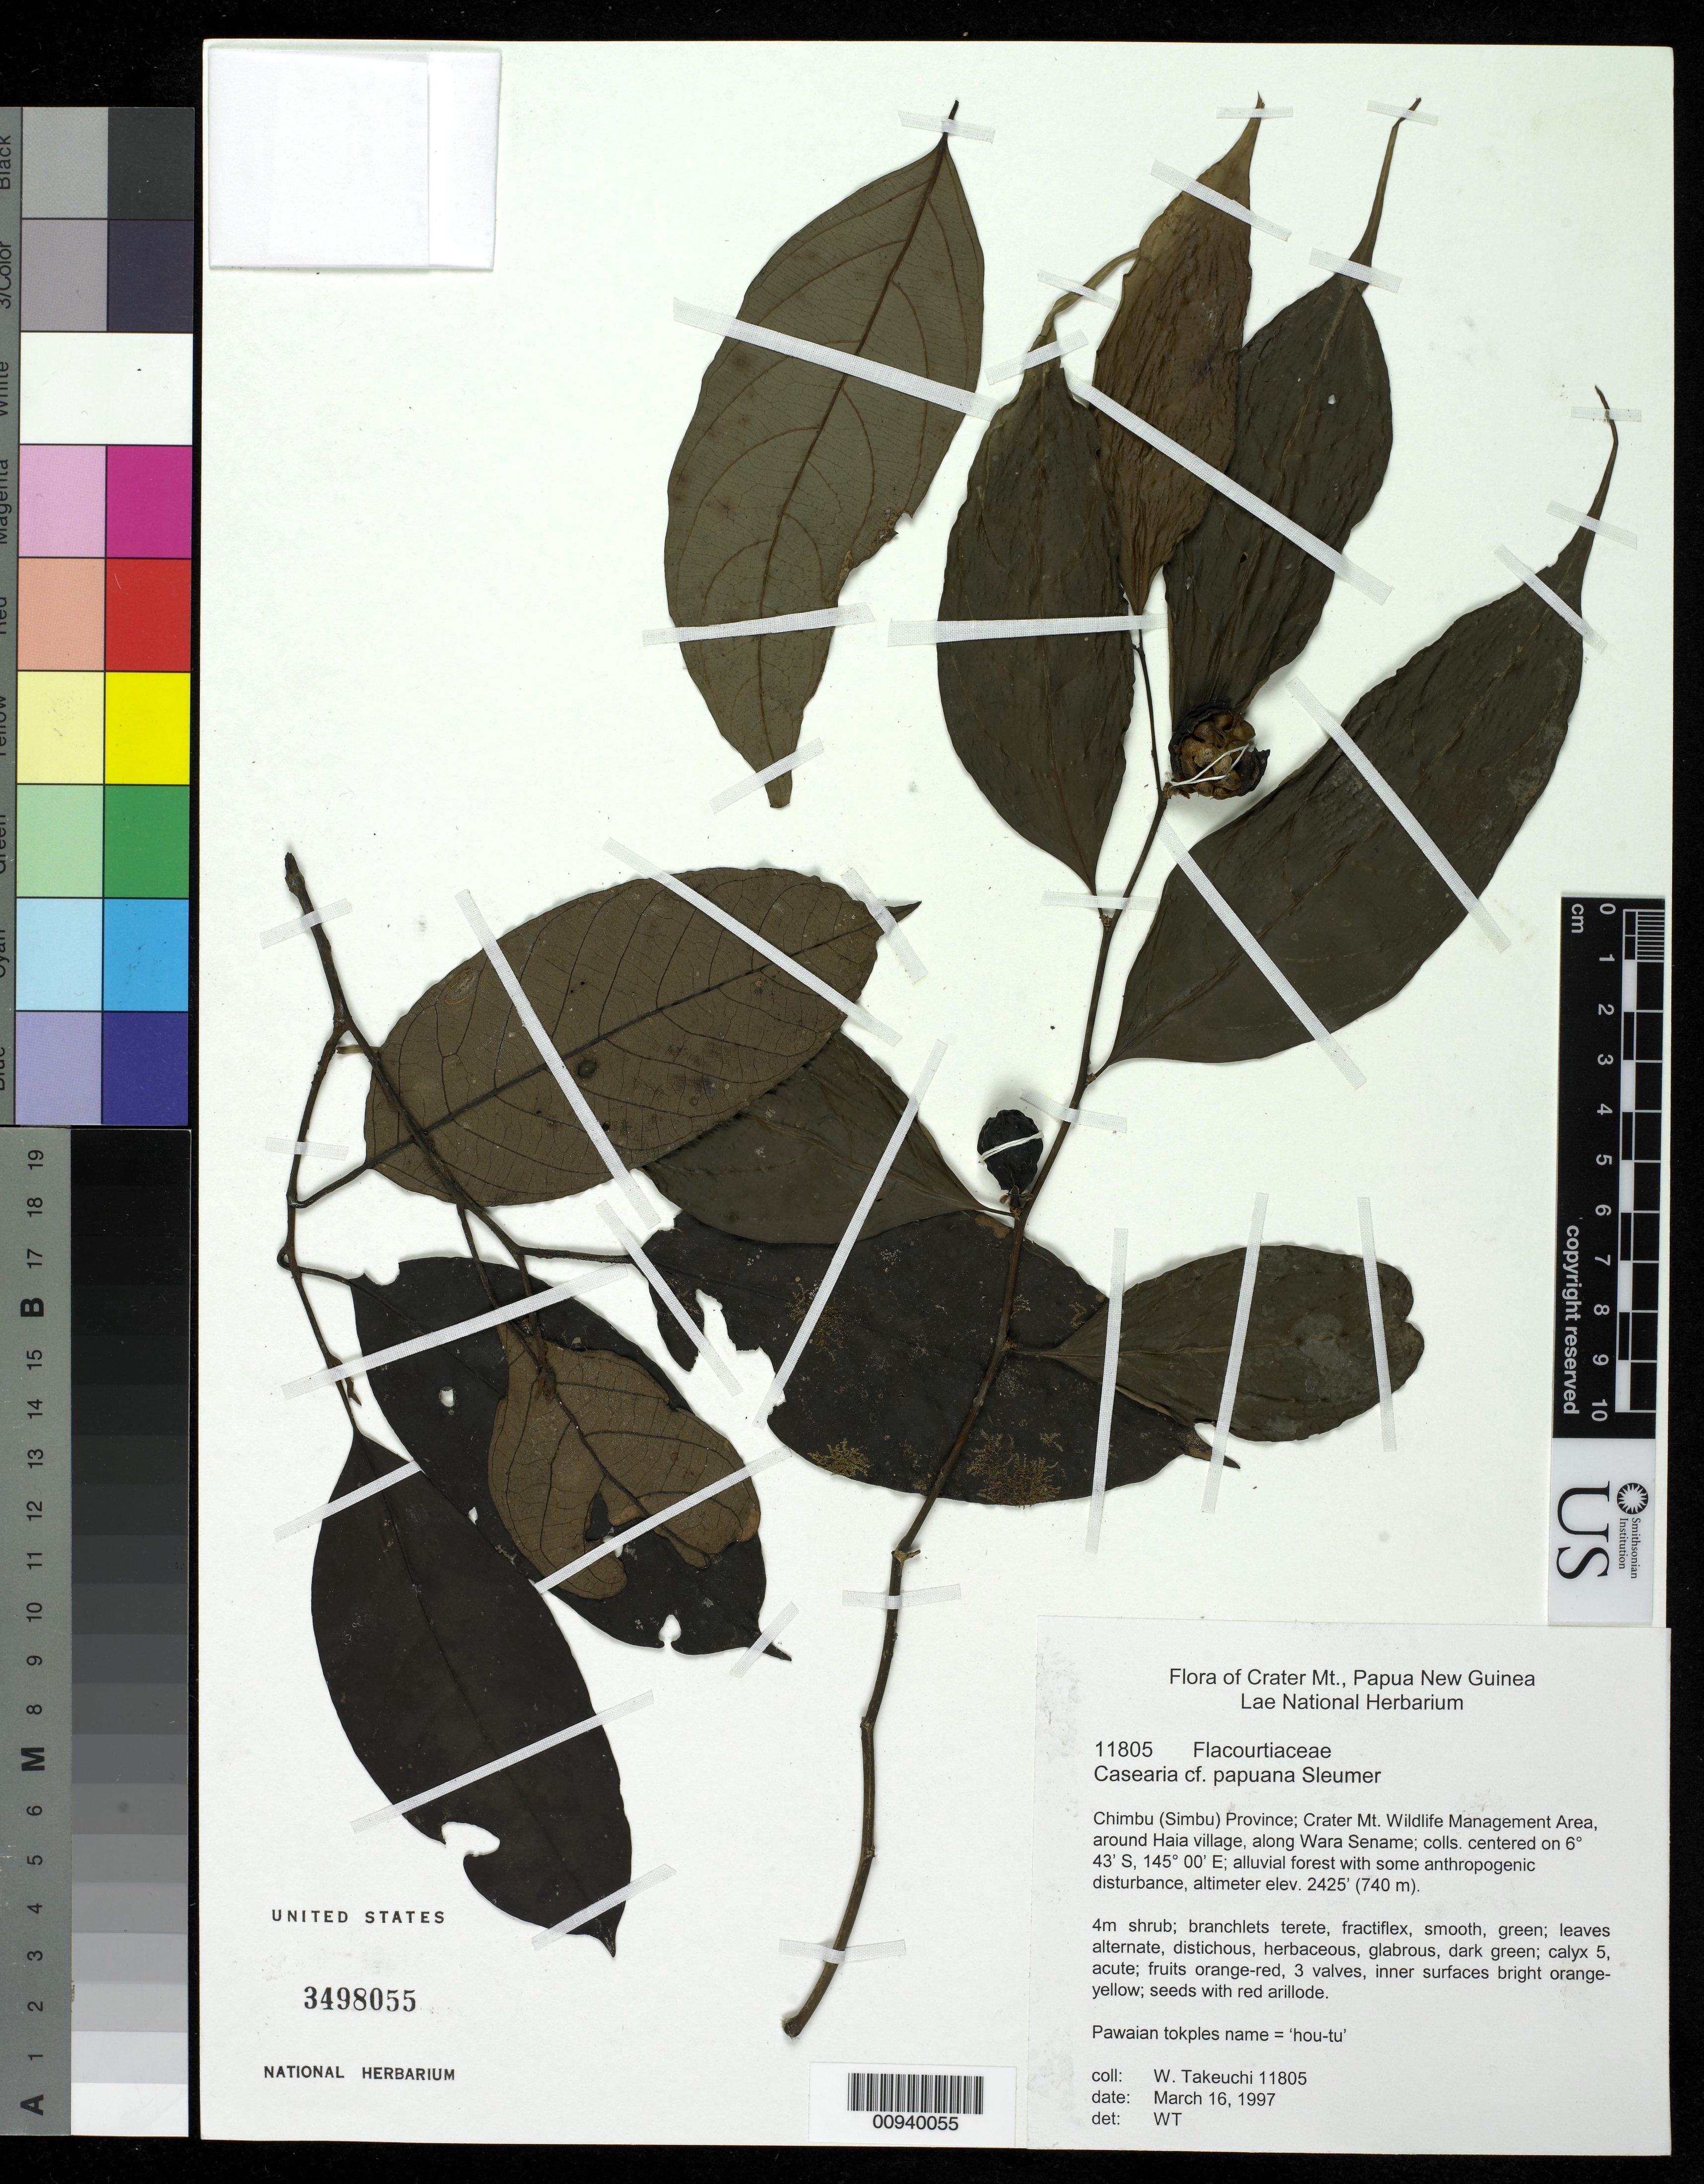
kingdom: Plantae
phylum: Tracheophyta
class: Magnoliopsida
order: Malpighiales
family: Salicaceae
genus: Casearia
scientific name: Casearia papuana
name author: Sleumer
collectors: W. N. Takeuchi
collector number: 11805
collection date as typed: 16 Mar 1997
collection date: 1997-03-16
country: Papua New Guinea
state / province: Eastern Highlands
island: New Guinea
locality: Chimbu (Simbu) Province; Crater Mt. Wildlife Management Area, around Haia village along Wara Sename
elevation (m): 740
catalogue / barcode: US 3498055